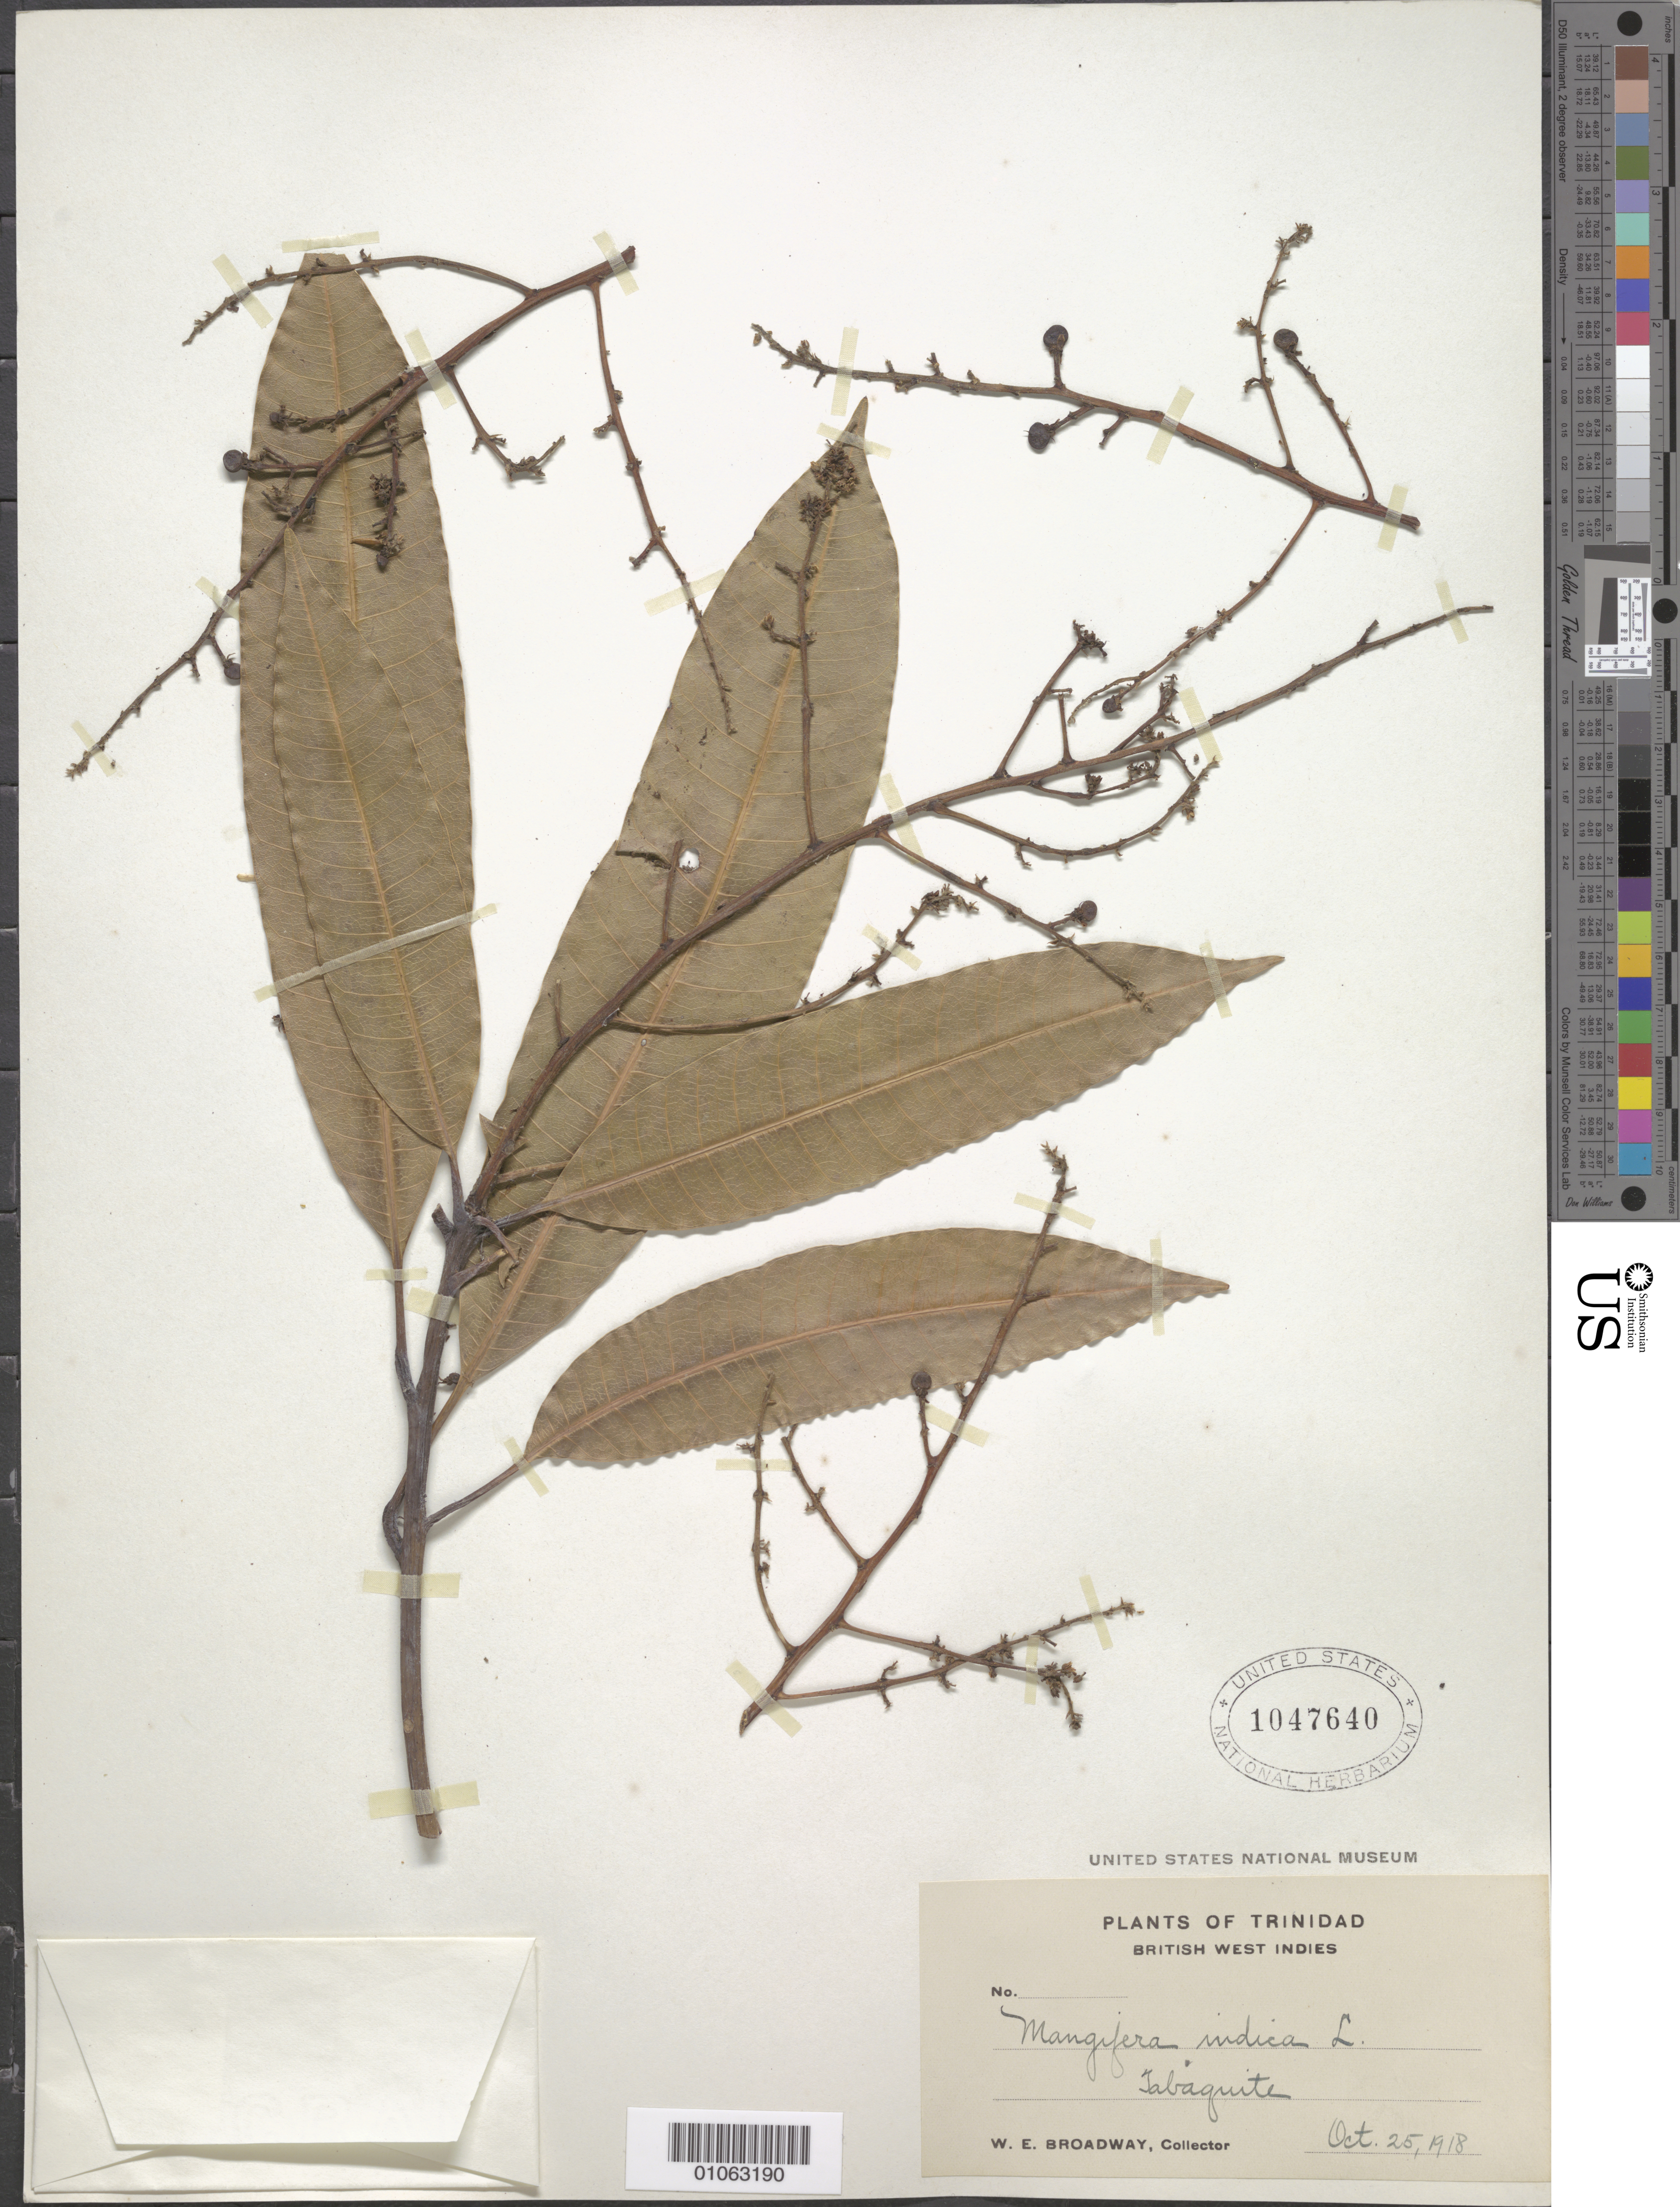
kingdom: Plantae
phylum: Tracheophyta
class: Magnoliopsida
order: Sapindales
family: Anacardiaceae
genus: Mangifera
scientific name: Mangifera indica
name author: L.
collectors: W. E. Broadway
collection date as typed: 25 Oct 1918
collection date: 1918-10-25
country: Trinidad and Tobago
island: Trinidad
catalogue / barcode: US 1047640